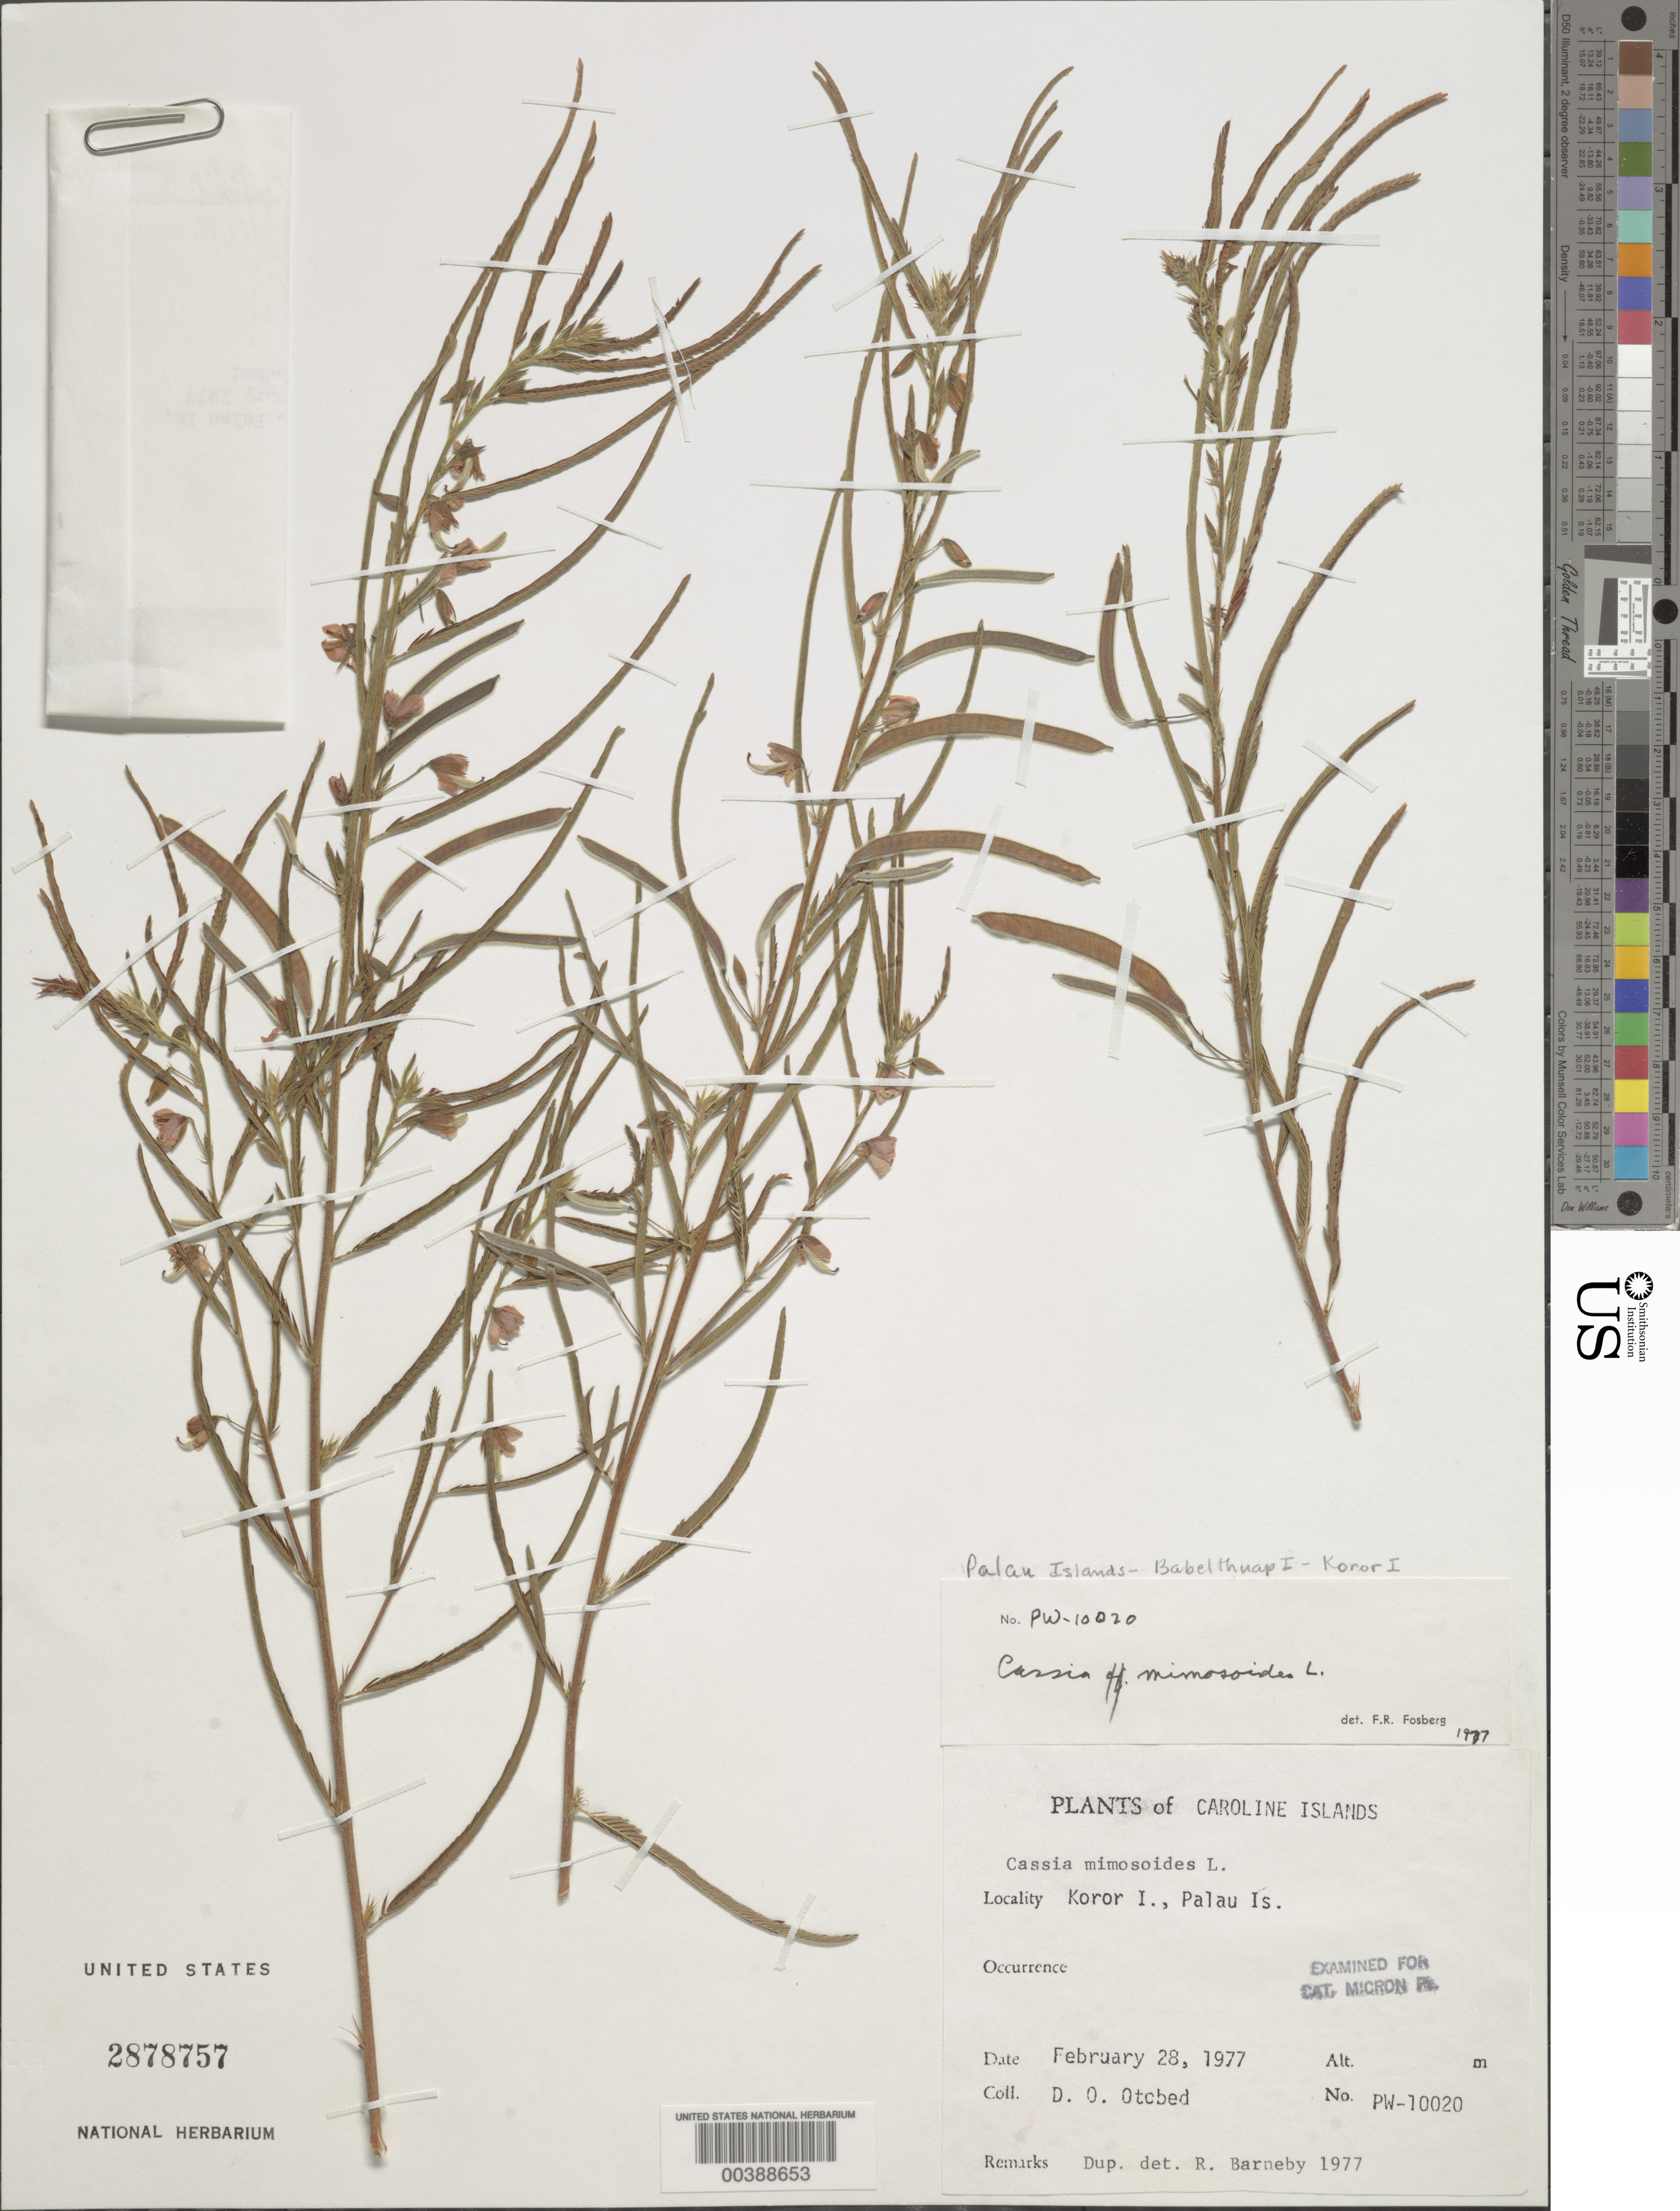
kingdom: Plantae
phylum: Tracheophyta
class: Magnoliopsida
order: Fabales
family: Fabaceae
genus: Chamaecrista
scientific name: Chamaecrista nictitans var. glabrata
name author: (Vogel) H.S. Irwin & Barneby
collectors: D. O. Otobed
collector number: Pw-10020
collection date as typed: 28 Feb 1977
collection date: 1977-02-28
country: Palau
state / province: Koror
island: Oreor (Koror)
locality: Koror i. [island originally recorded as babelthuap i.]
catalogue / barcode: US 2878757